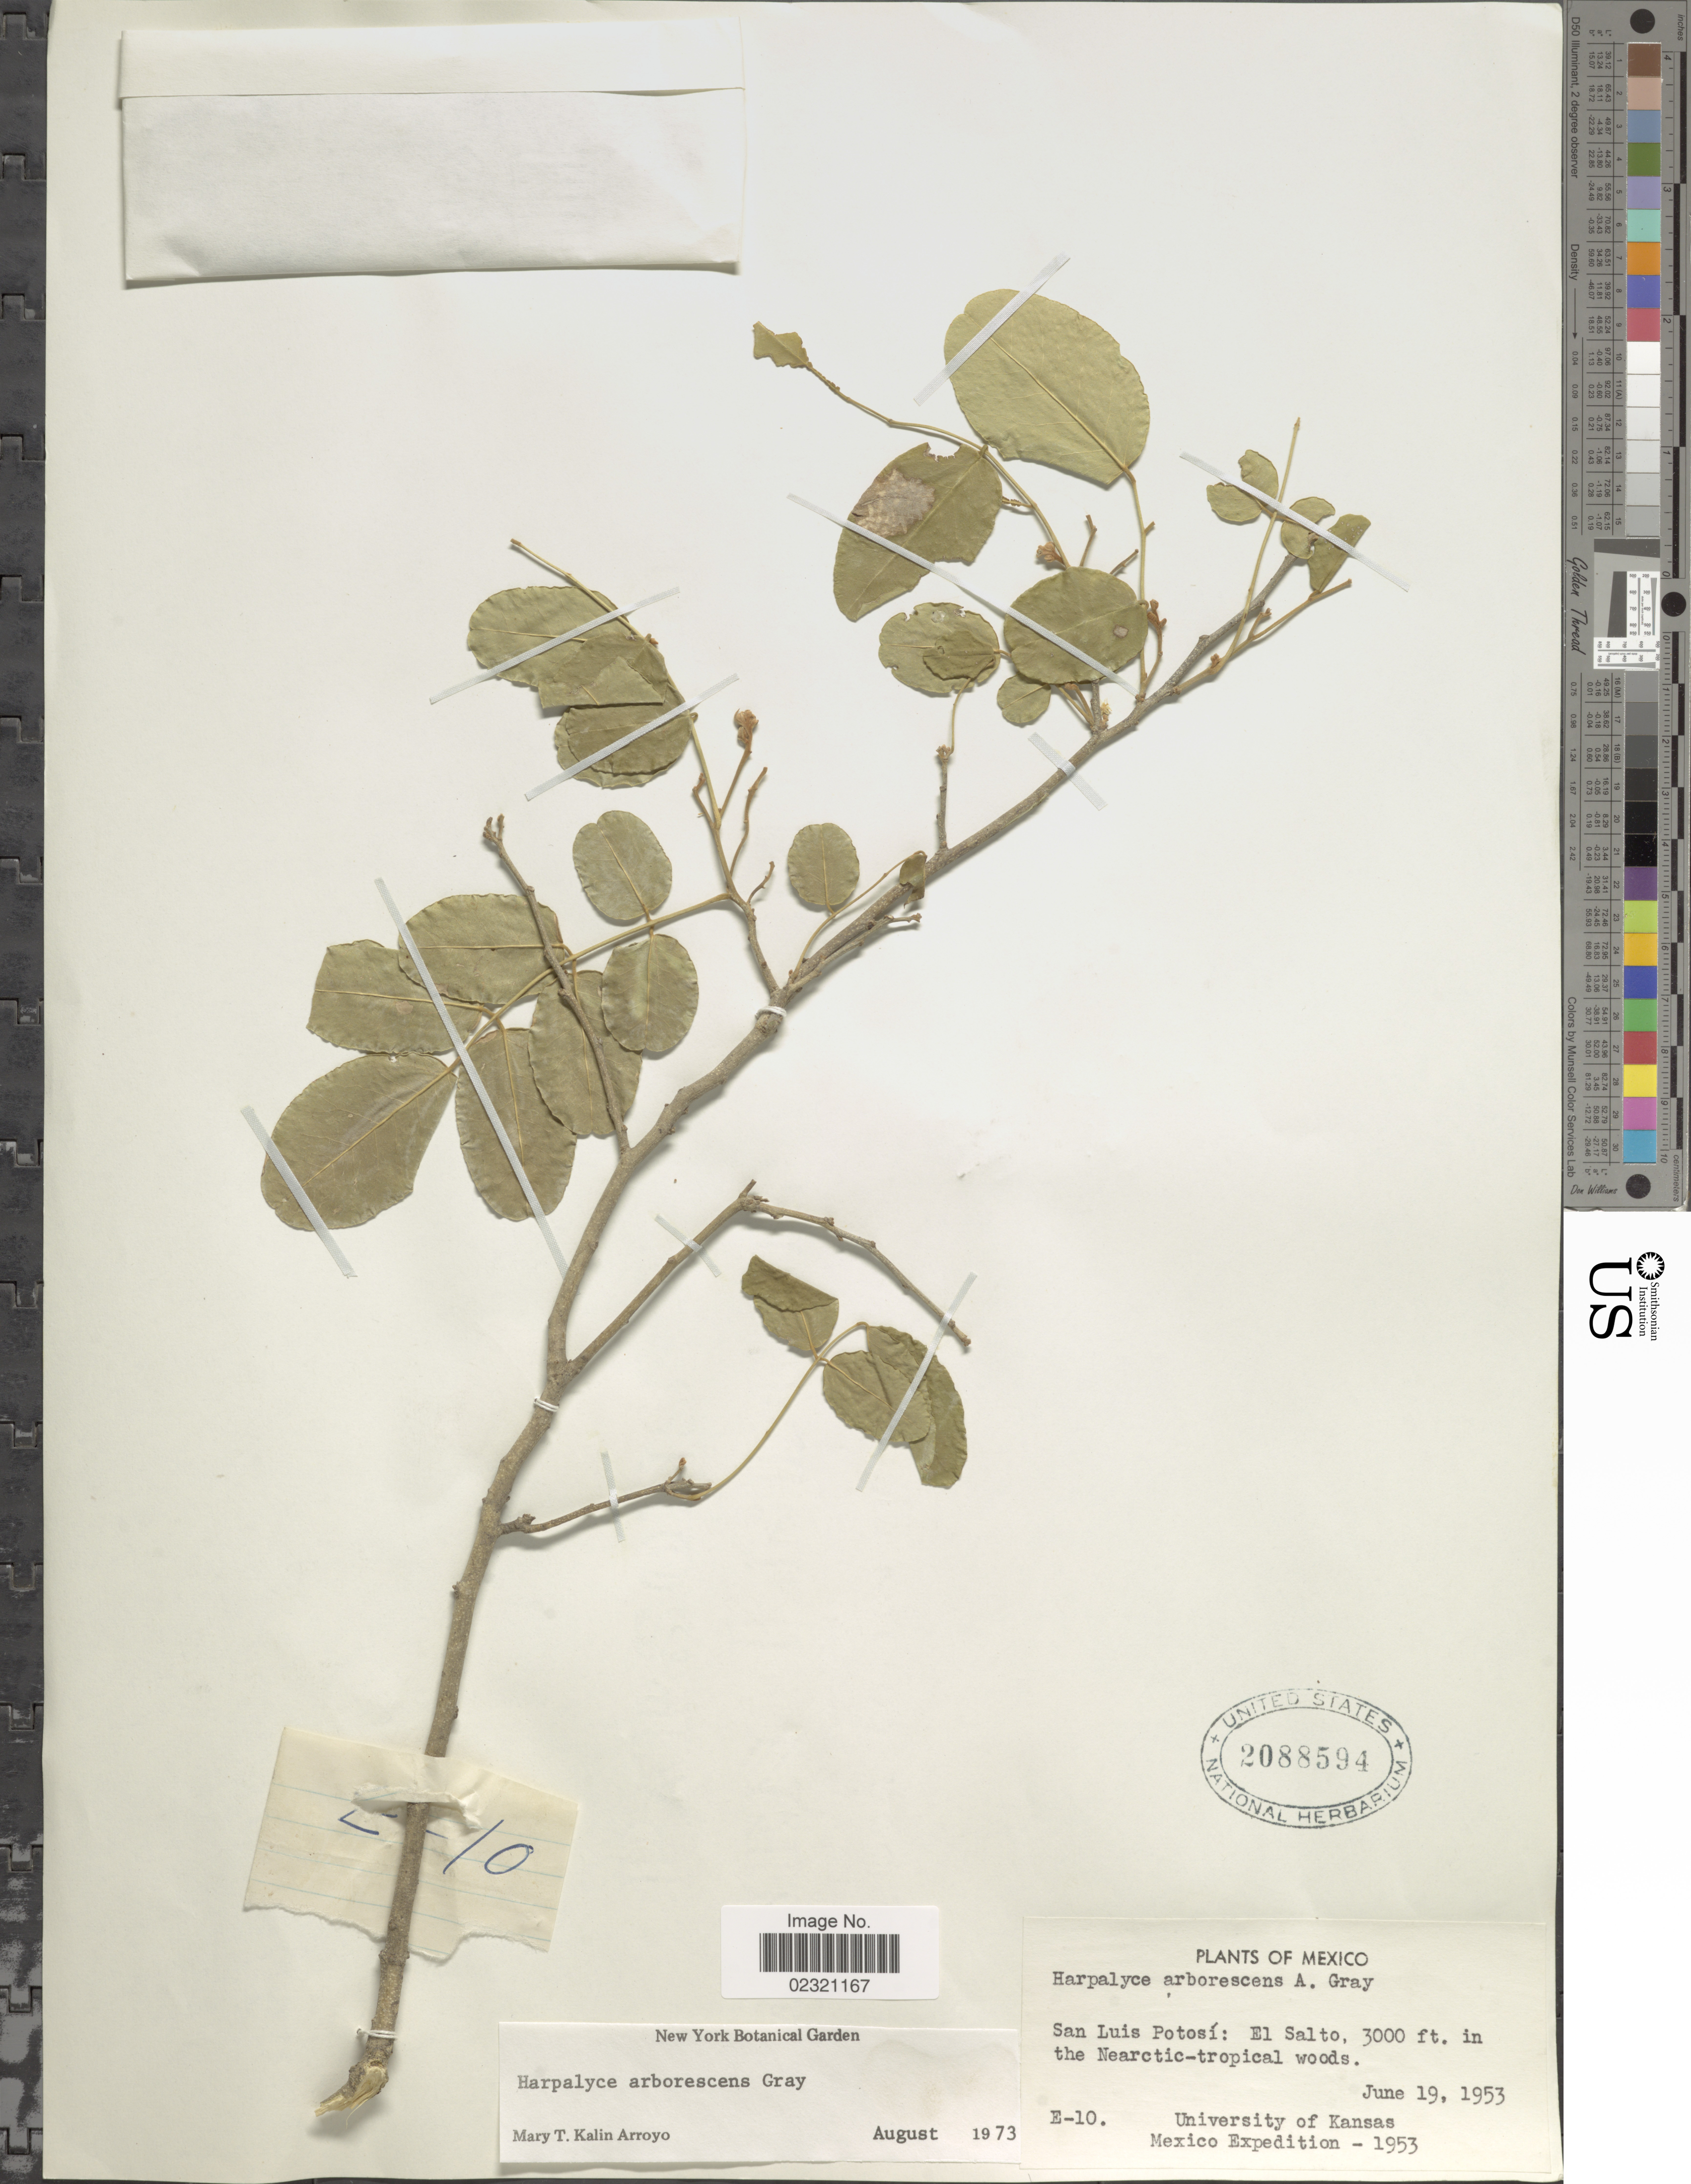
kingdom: Plantae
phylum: Tracheophyta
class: Magnoliopsida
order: Fabales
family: Fabaceae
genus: Psorothamnus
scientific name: Psorothamnus arborescens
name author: (Torr. ex A. Gray) Barneby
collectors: University of Kansas Mexico Expedition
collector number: E-10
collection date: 1953-06-19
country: Mexico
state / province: San Luis Potosí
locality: El Salto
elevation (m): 914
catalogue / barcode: US 2088594